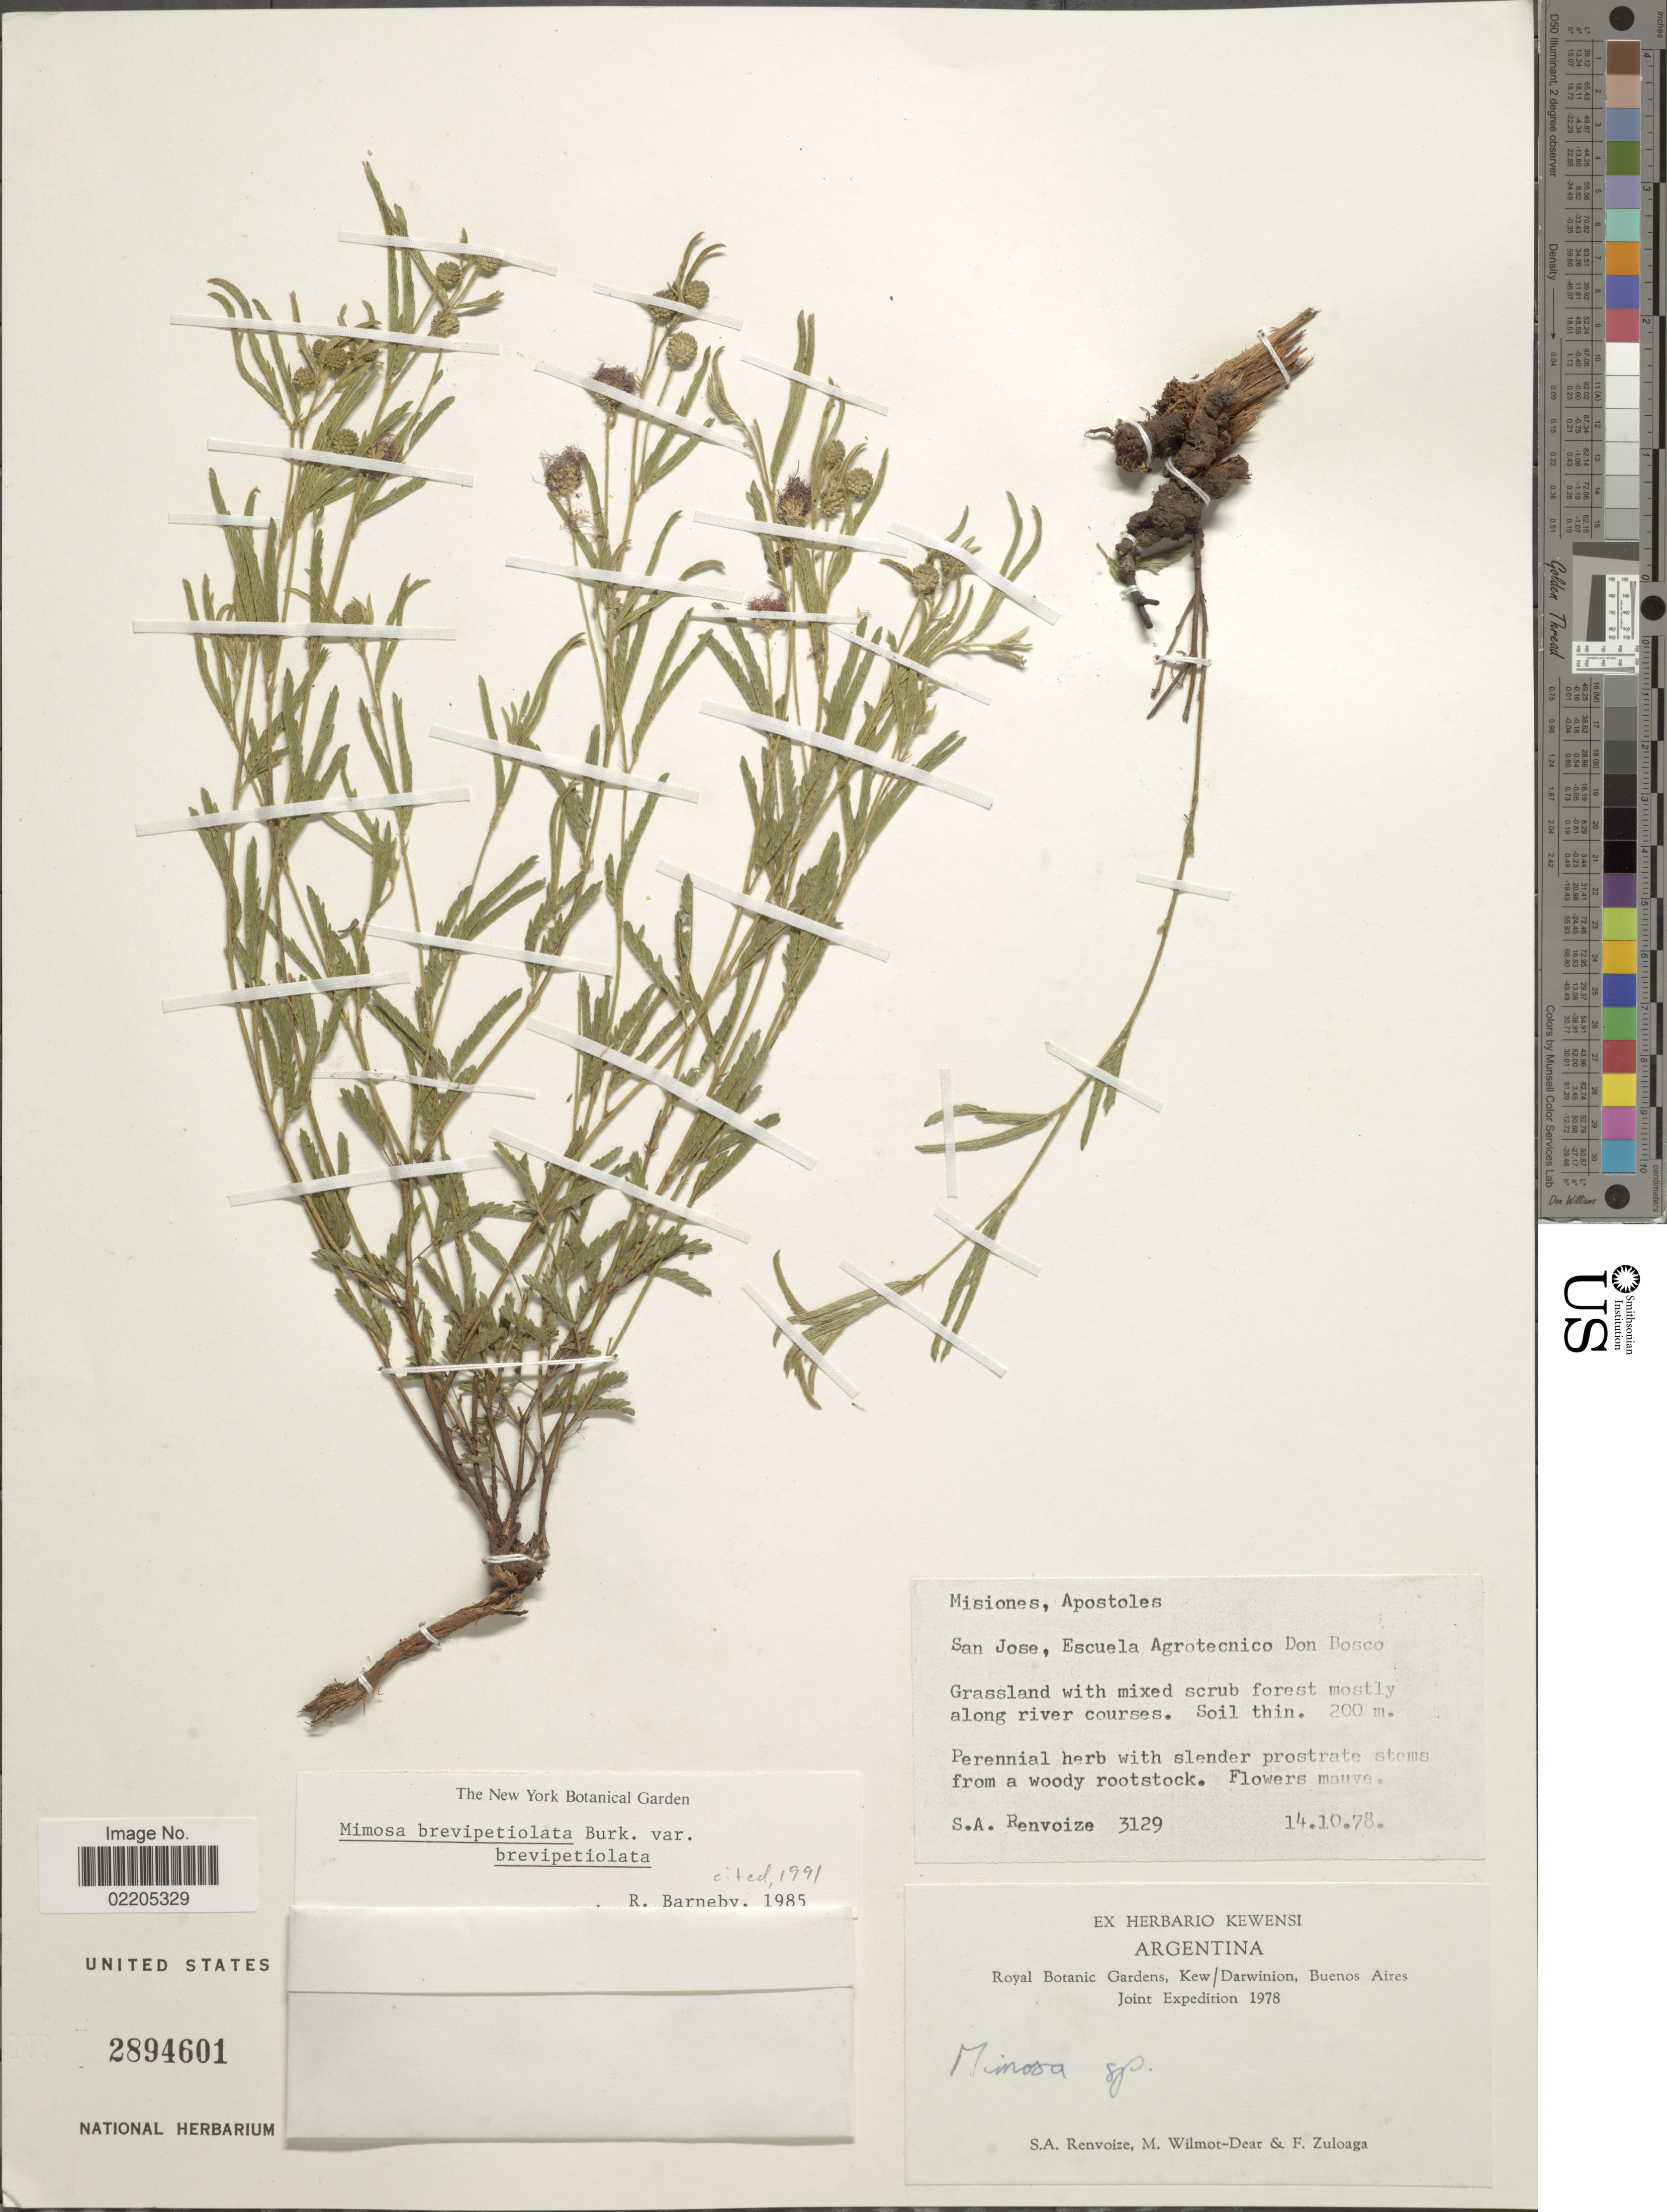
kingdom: Plantae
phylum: Tracheophyta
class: Magnoliopsida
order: Fabales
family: Fabaceae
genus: Mimosa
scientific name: Mimosa brevipetiolata var. brevipetiolata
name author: Burkart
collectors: S. A. Renvoize, M. Wilmot-Dear & F. Zuloaga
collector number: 3129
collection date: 1978-10-14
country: Argentina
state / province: Misiones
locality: San Jose, Escuela Agrotecnico Don Bosco.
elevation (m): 200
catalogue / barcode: US 2894601